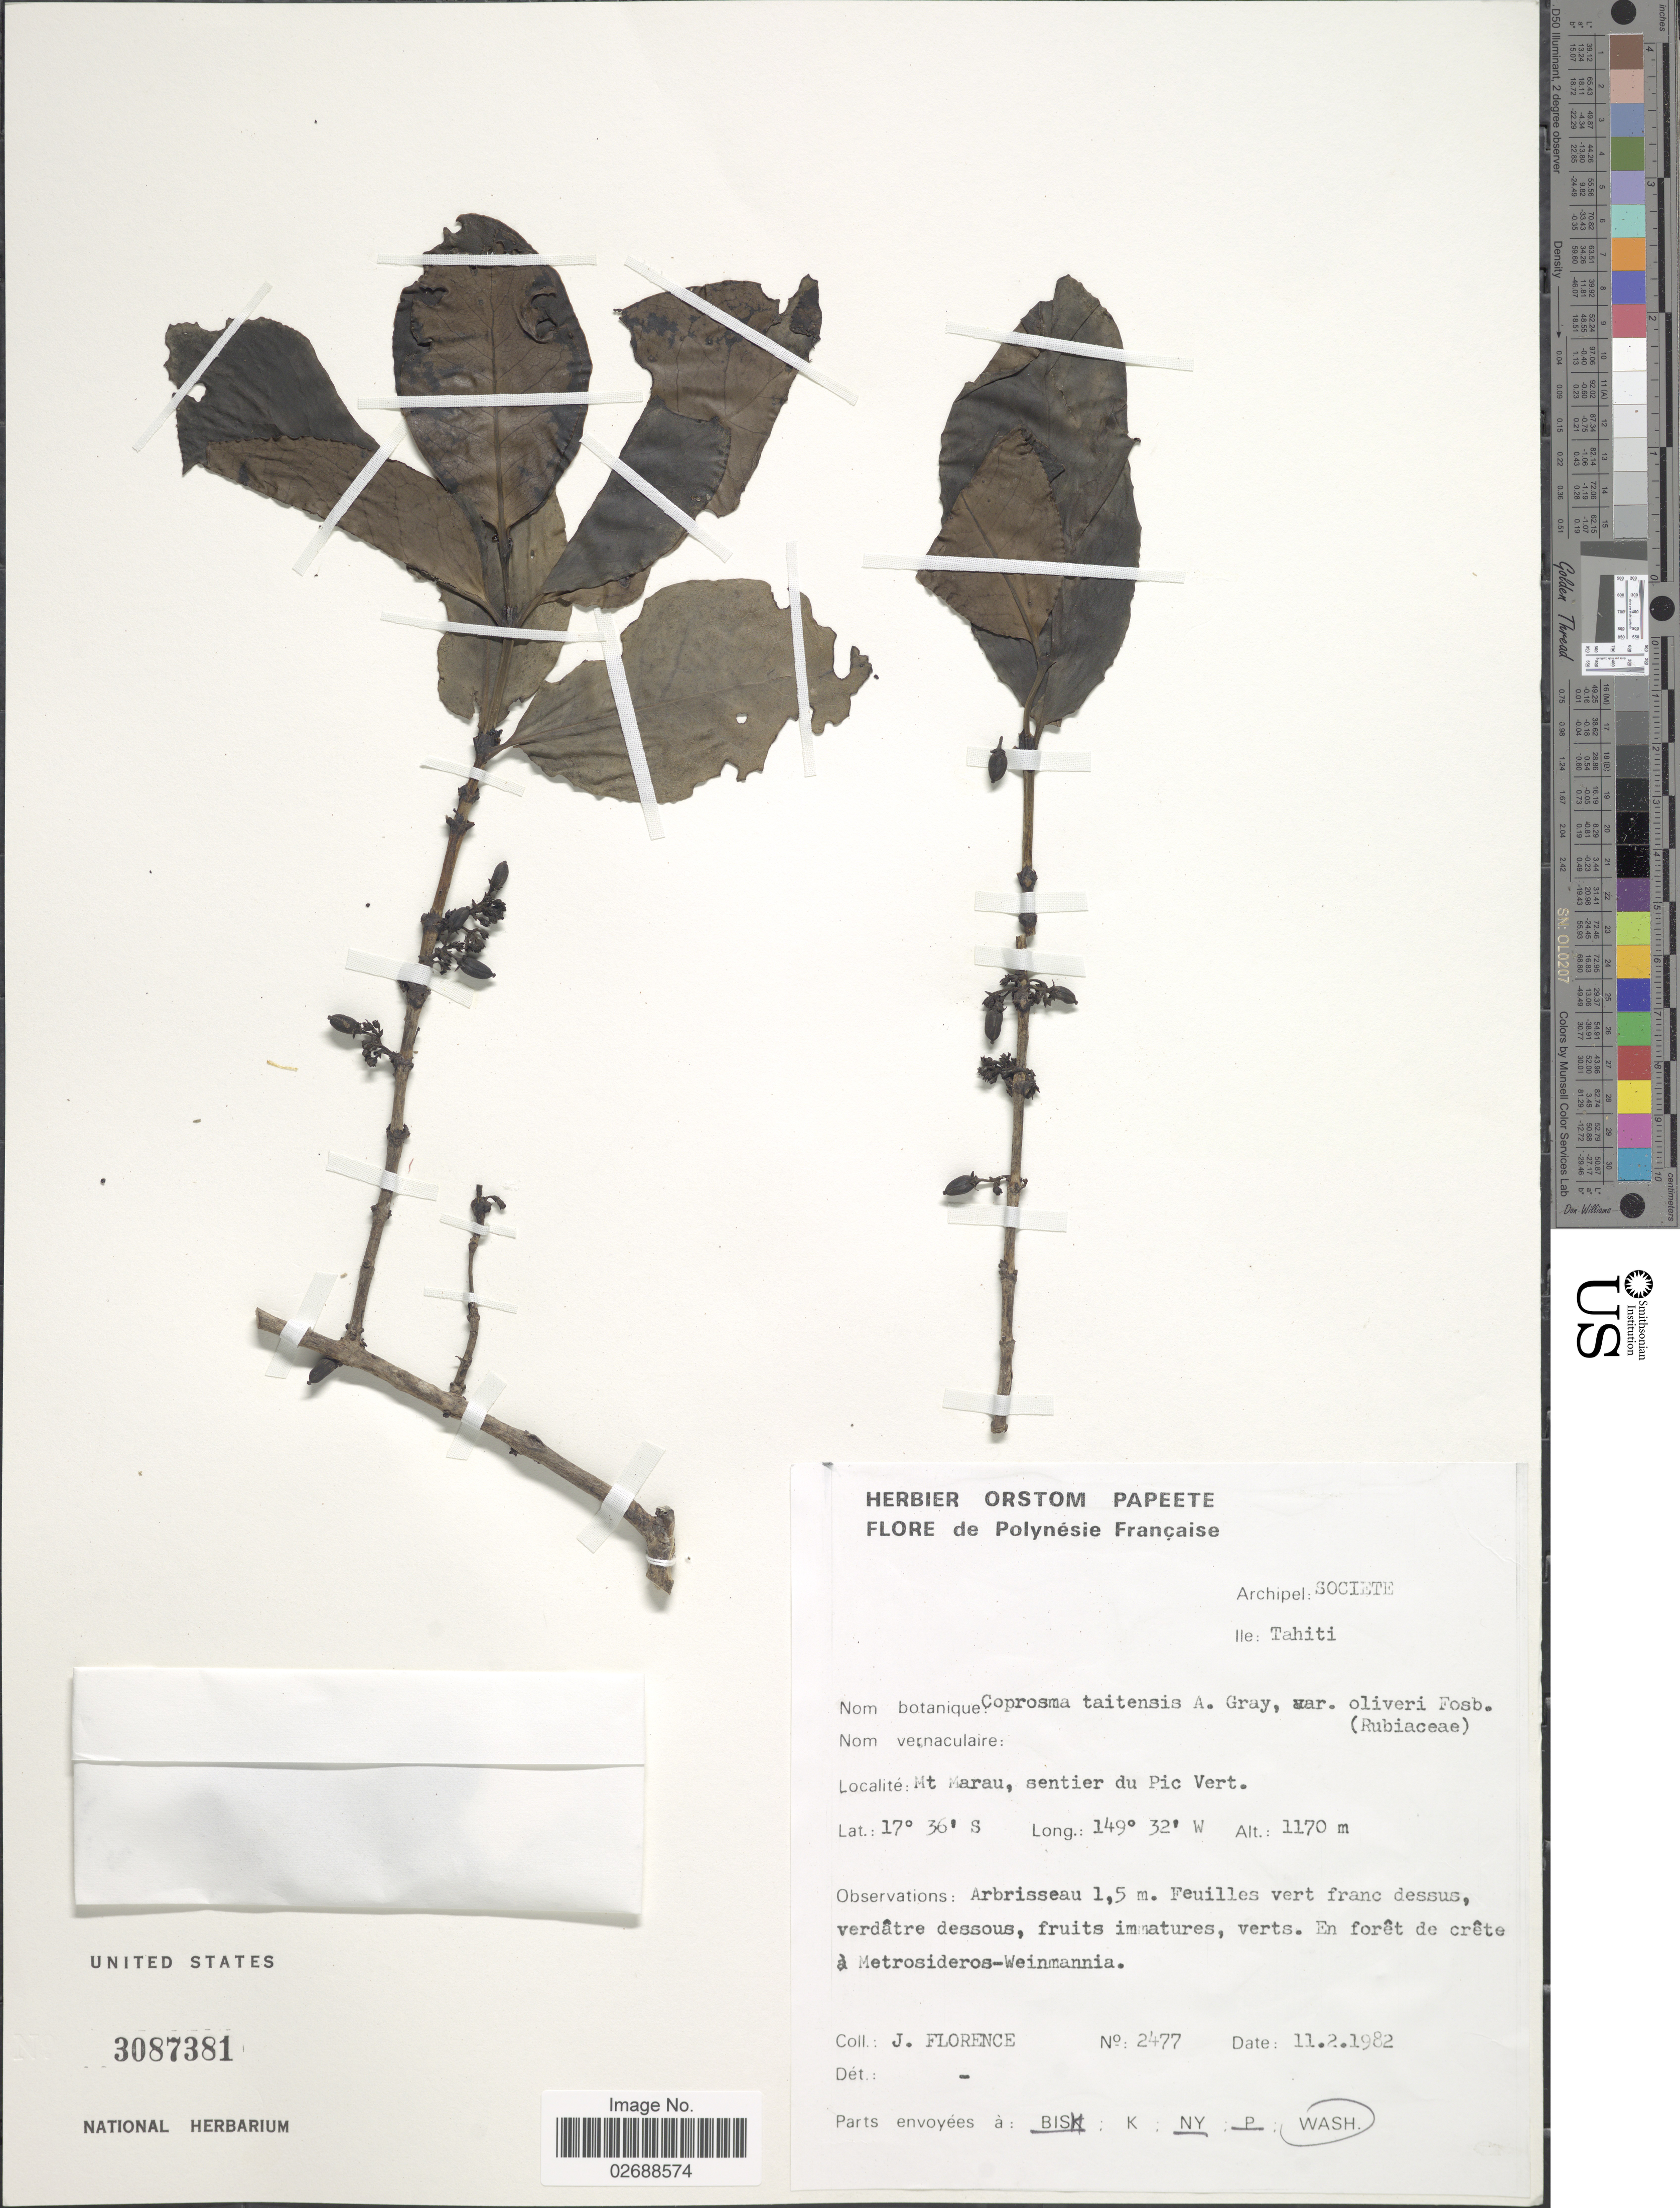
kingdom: Plantae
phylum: Tracheophyta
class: Magnoliopsida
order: Gentianales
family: Rubiaceae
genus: Coprosma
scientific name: Coprosma tahitensis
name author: A. Gray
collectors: J. Florence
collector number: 2477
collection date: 1982-02-11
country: French Polynesia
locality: Archipel: Societe. Ile Tahiti. Mt. Marau, sentier du Pic Vert.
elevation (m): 1170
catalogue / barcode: US 3087381